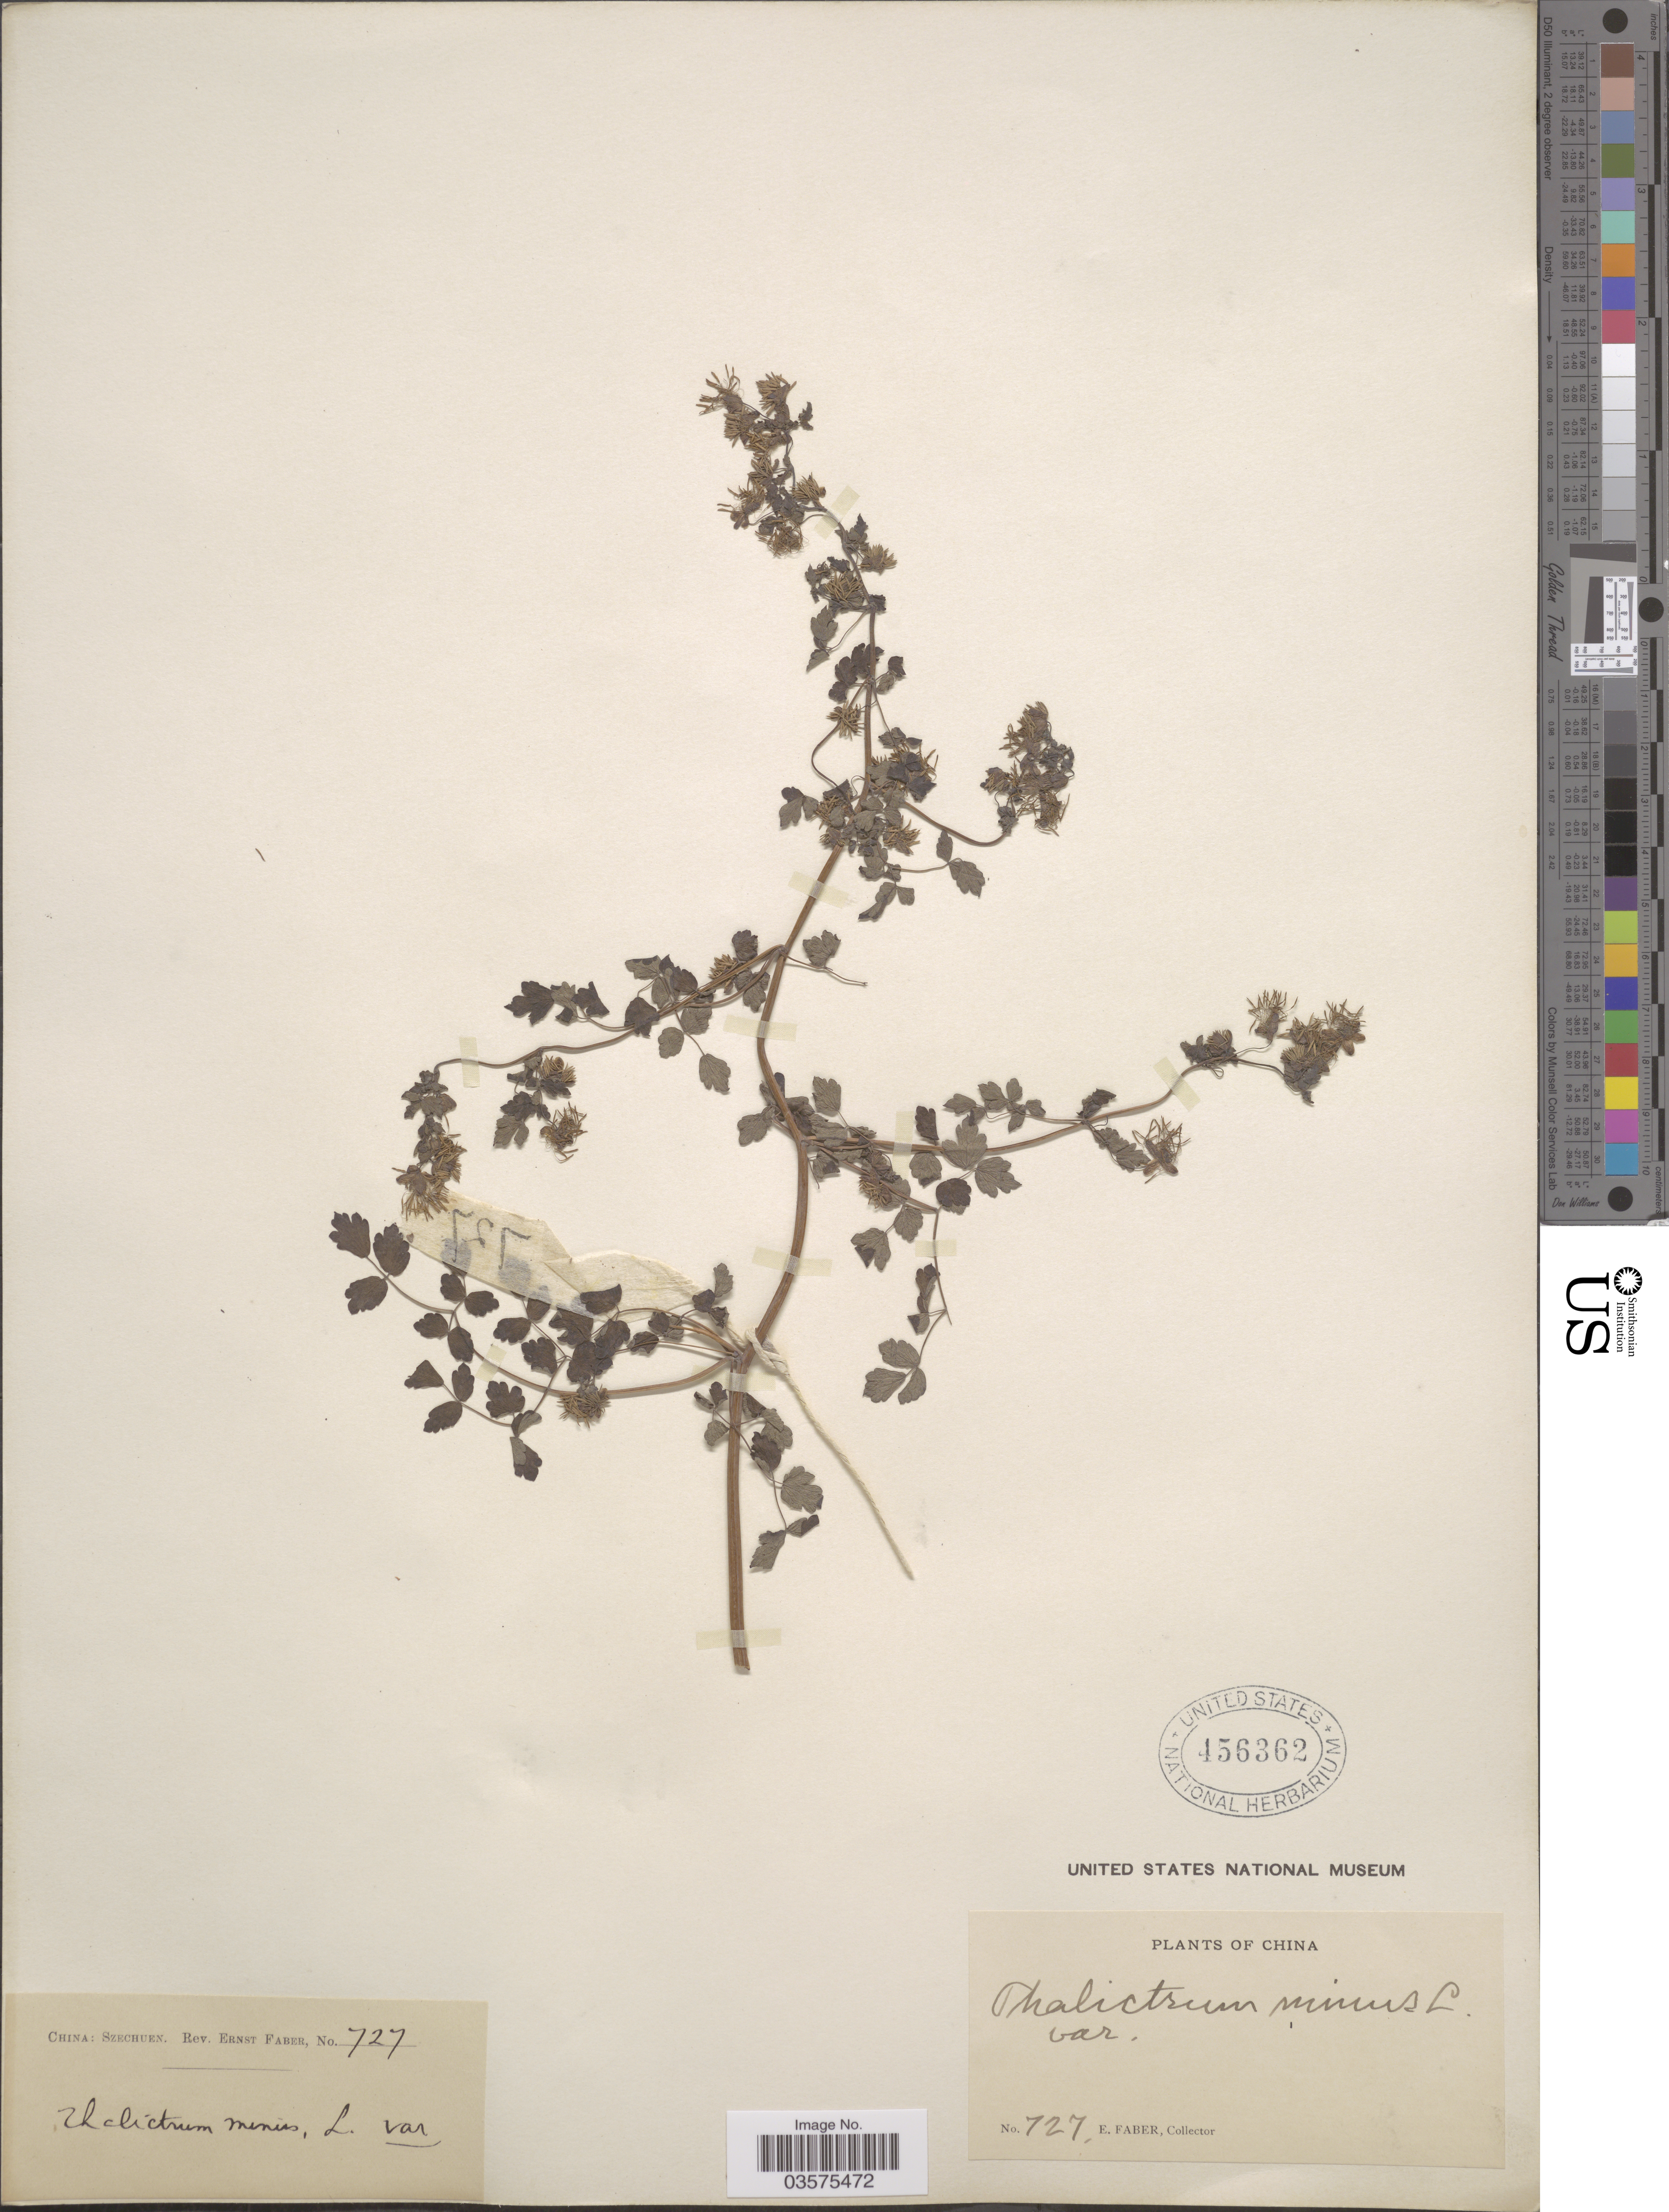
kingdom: Plantae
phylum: Tracheophyta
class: Magnoliopsida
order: Ranunculales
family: Ranunculaceae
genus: Thalictrum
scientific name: Thalictrum minus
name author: L.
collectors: E. Faber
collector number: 727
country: China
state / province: Sichuan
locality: Szechuen.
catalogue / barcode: US 456362